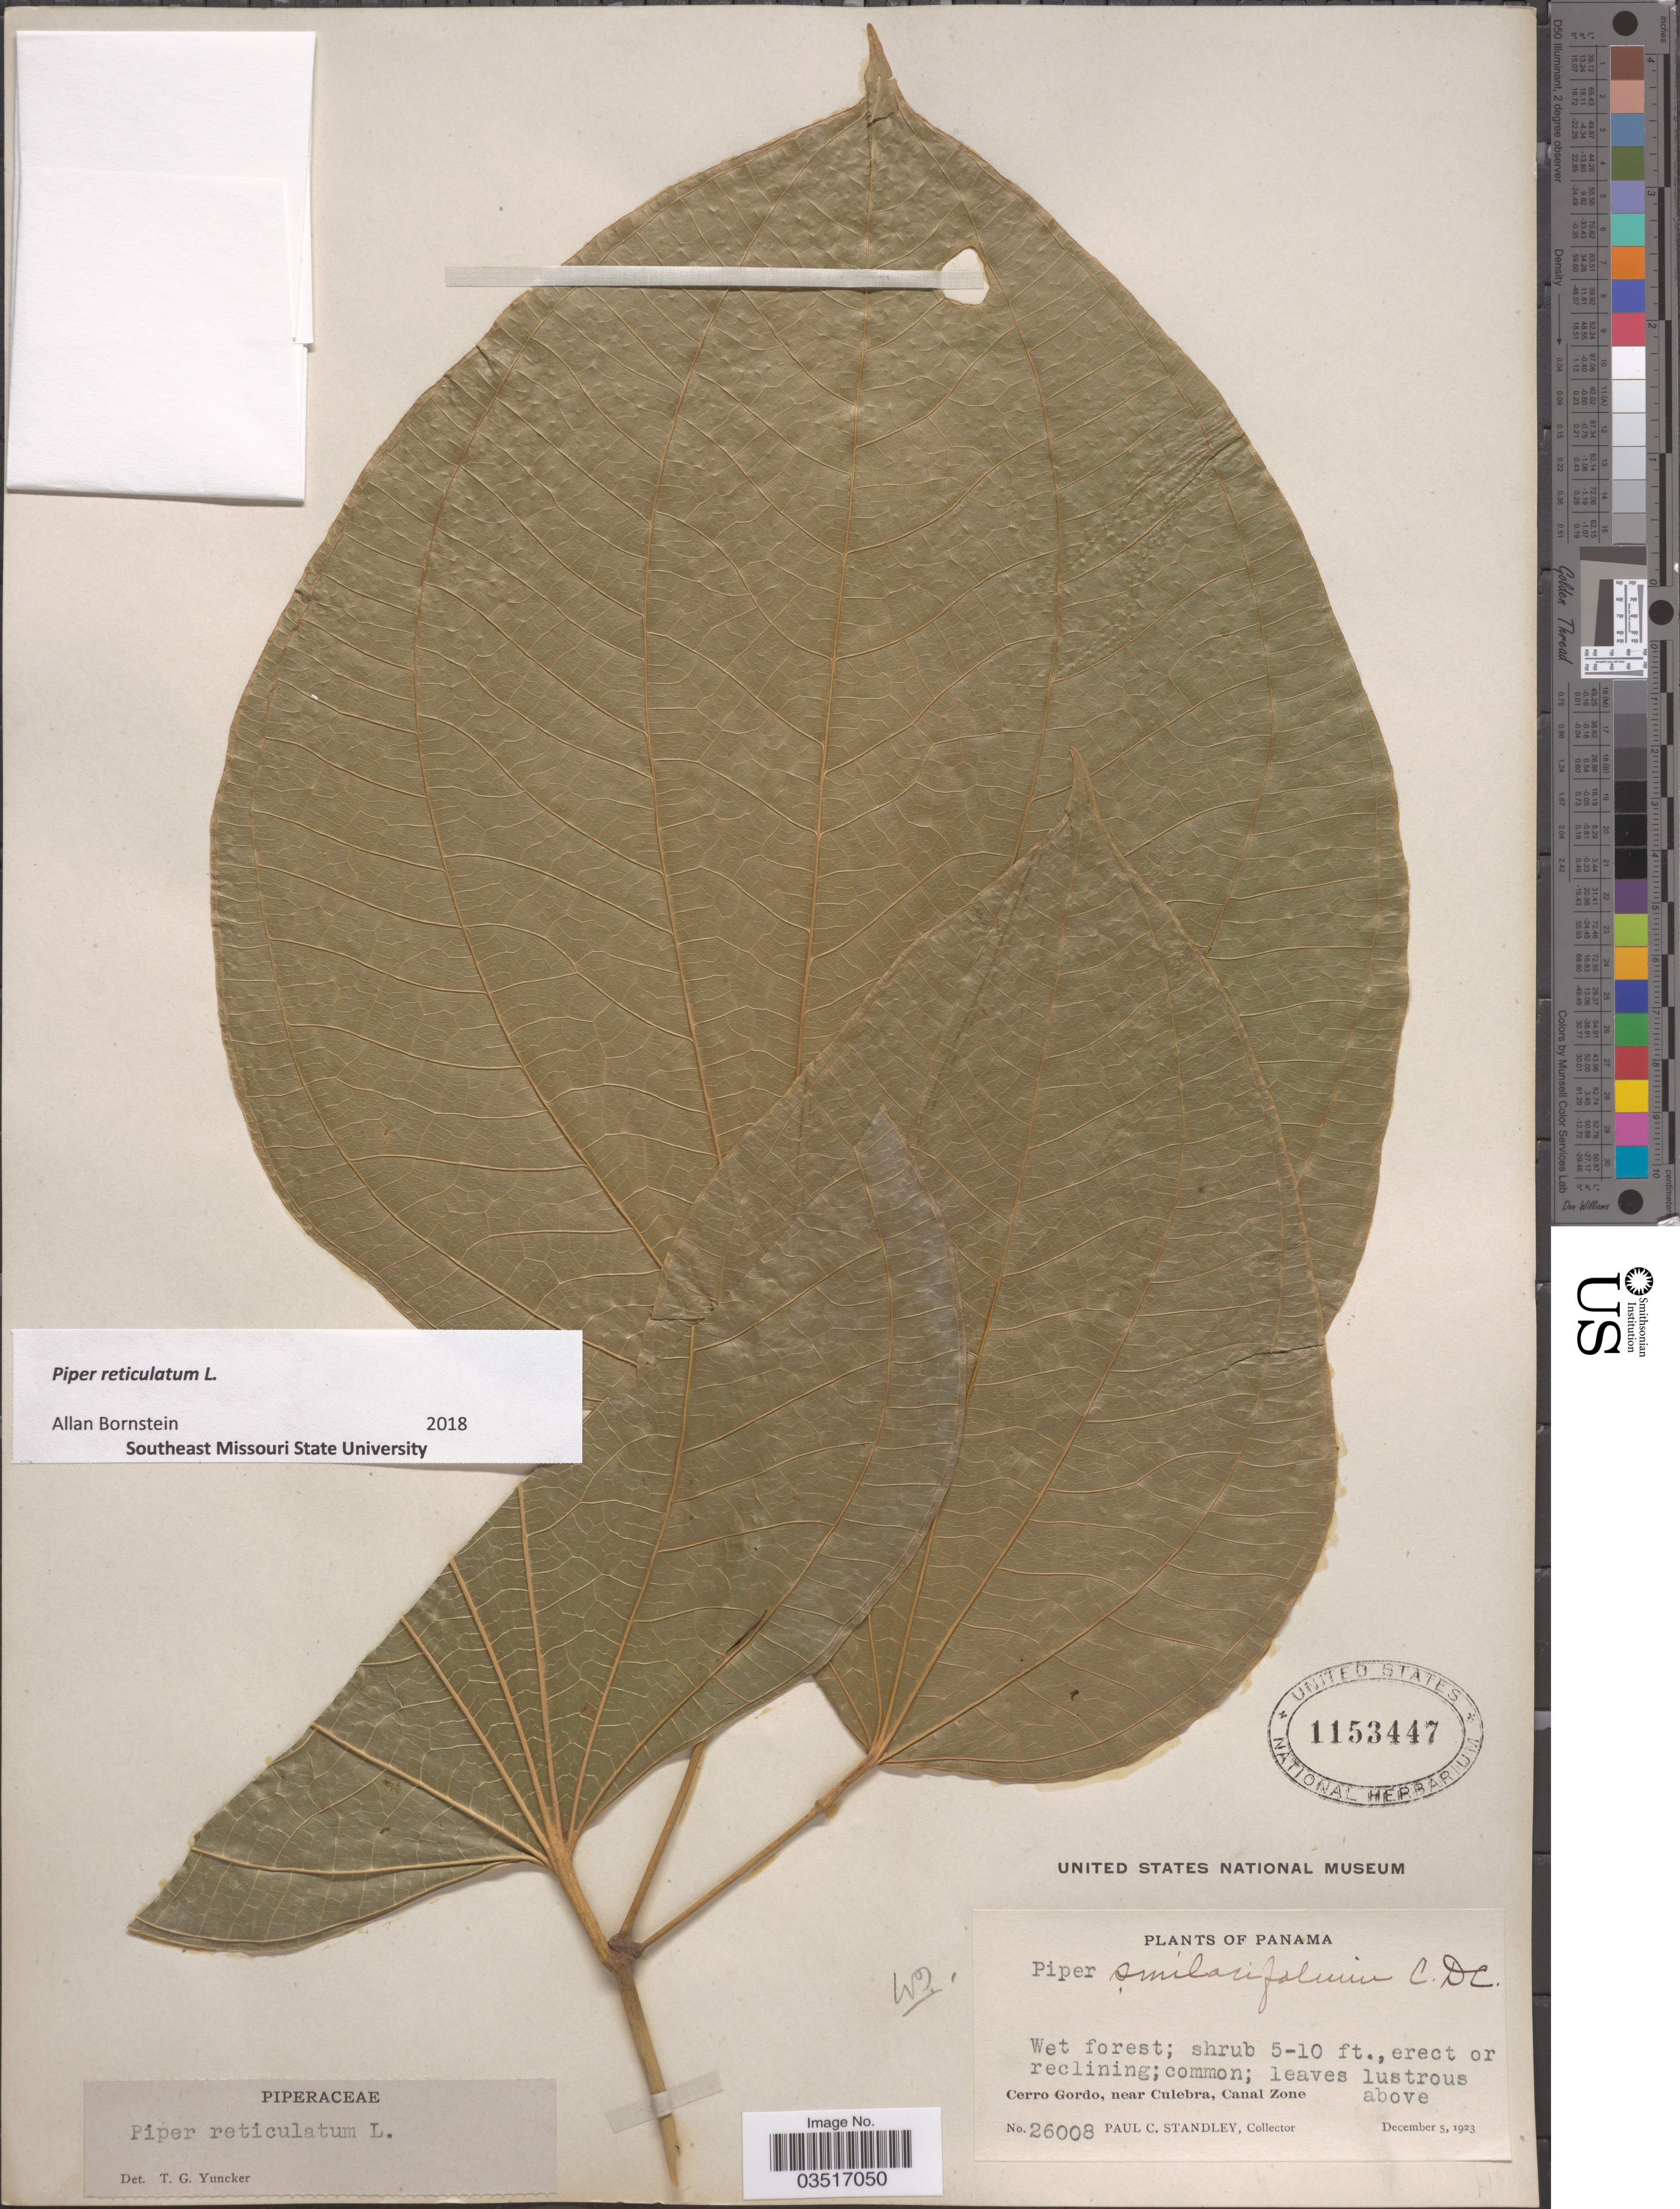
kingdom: Plantae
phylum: Tracheophyta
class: Magnoliopsida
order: Piperales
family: Piperaceae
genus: Piper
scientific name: Piper reticulatum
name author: L.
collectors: P. C. Standley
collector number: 26008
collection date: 1923-12-05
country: Panama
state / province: Colón / Panamá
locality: Cerro Gordo, near Culebra, Canal Zone.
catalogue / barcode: US 1153447